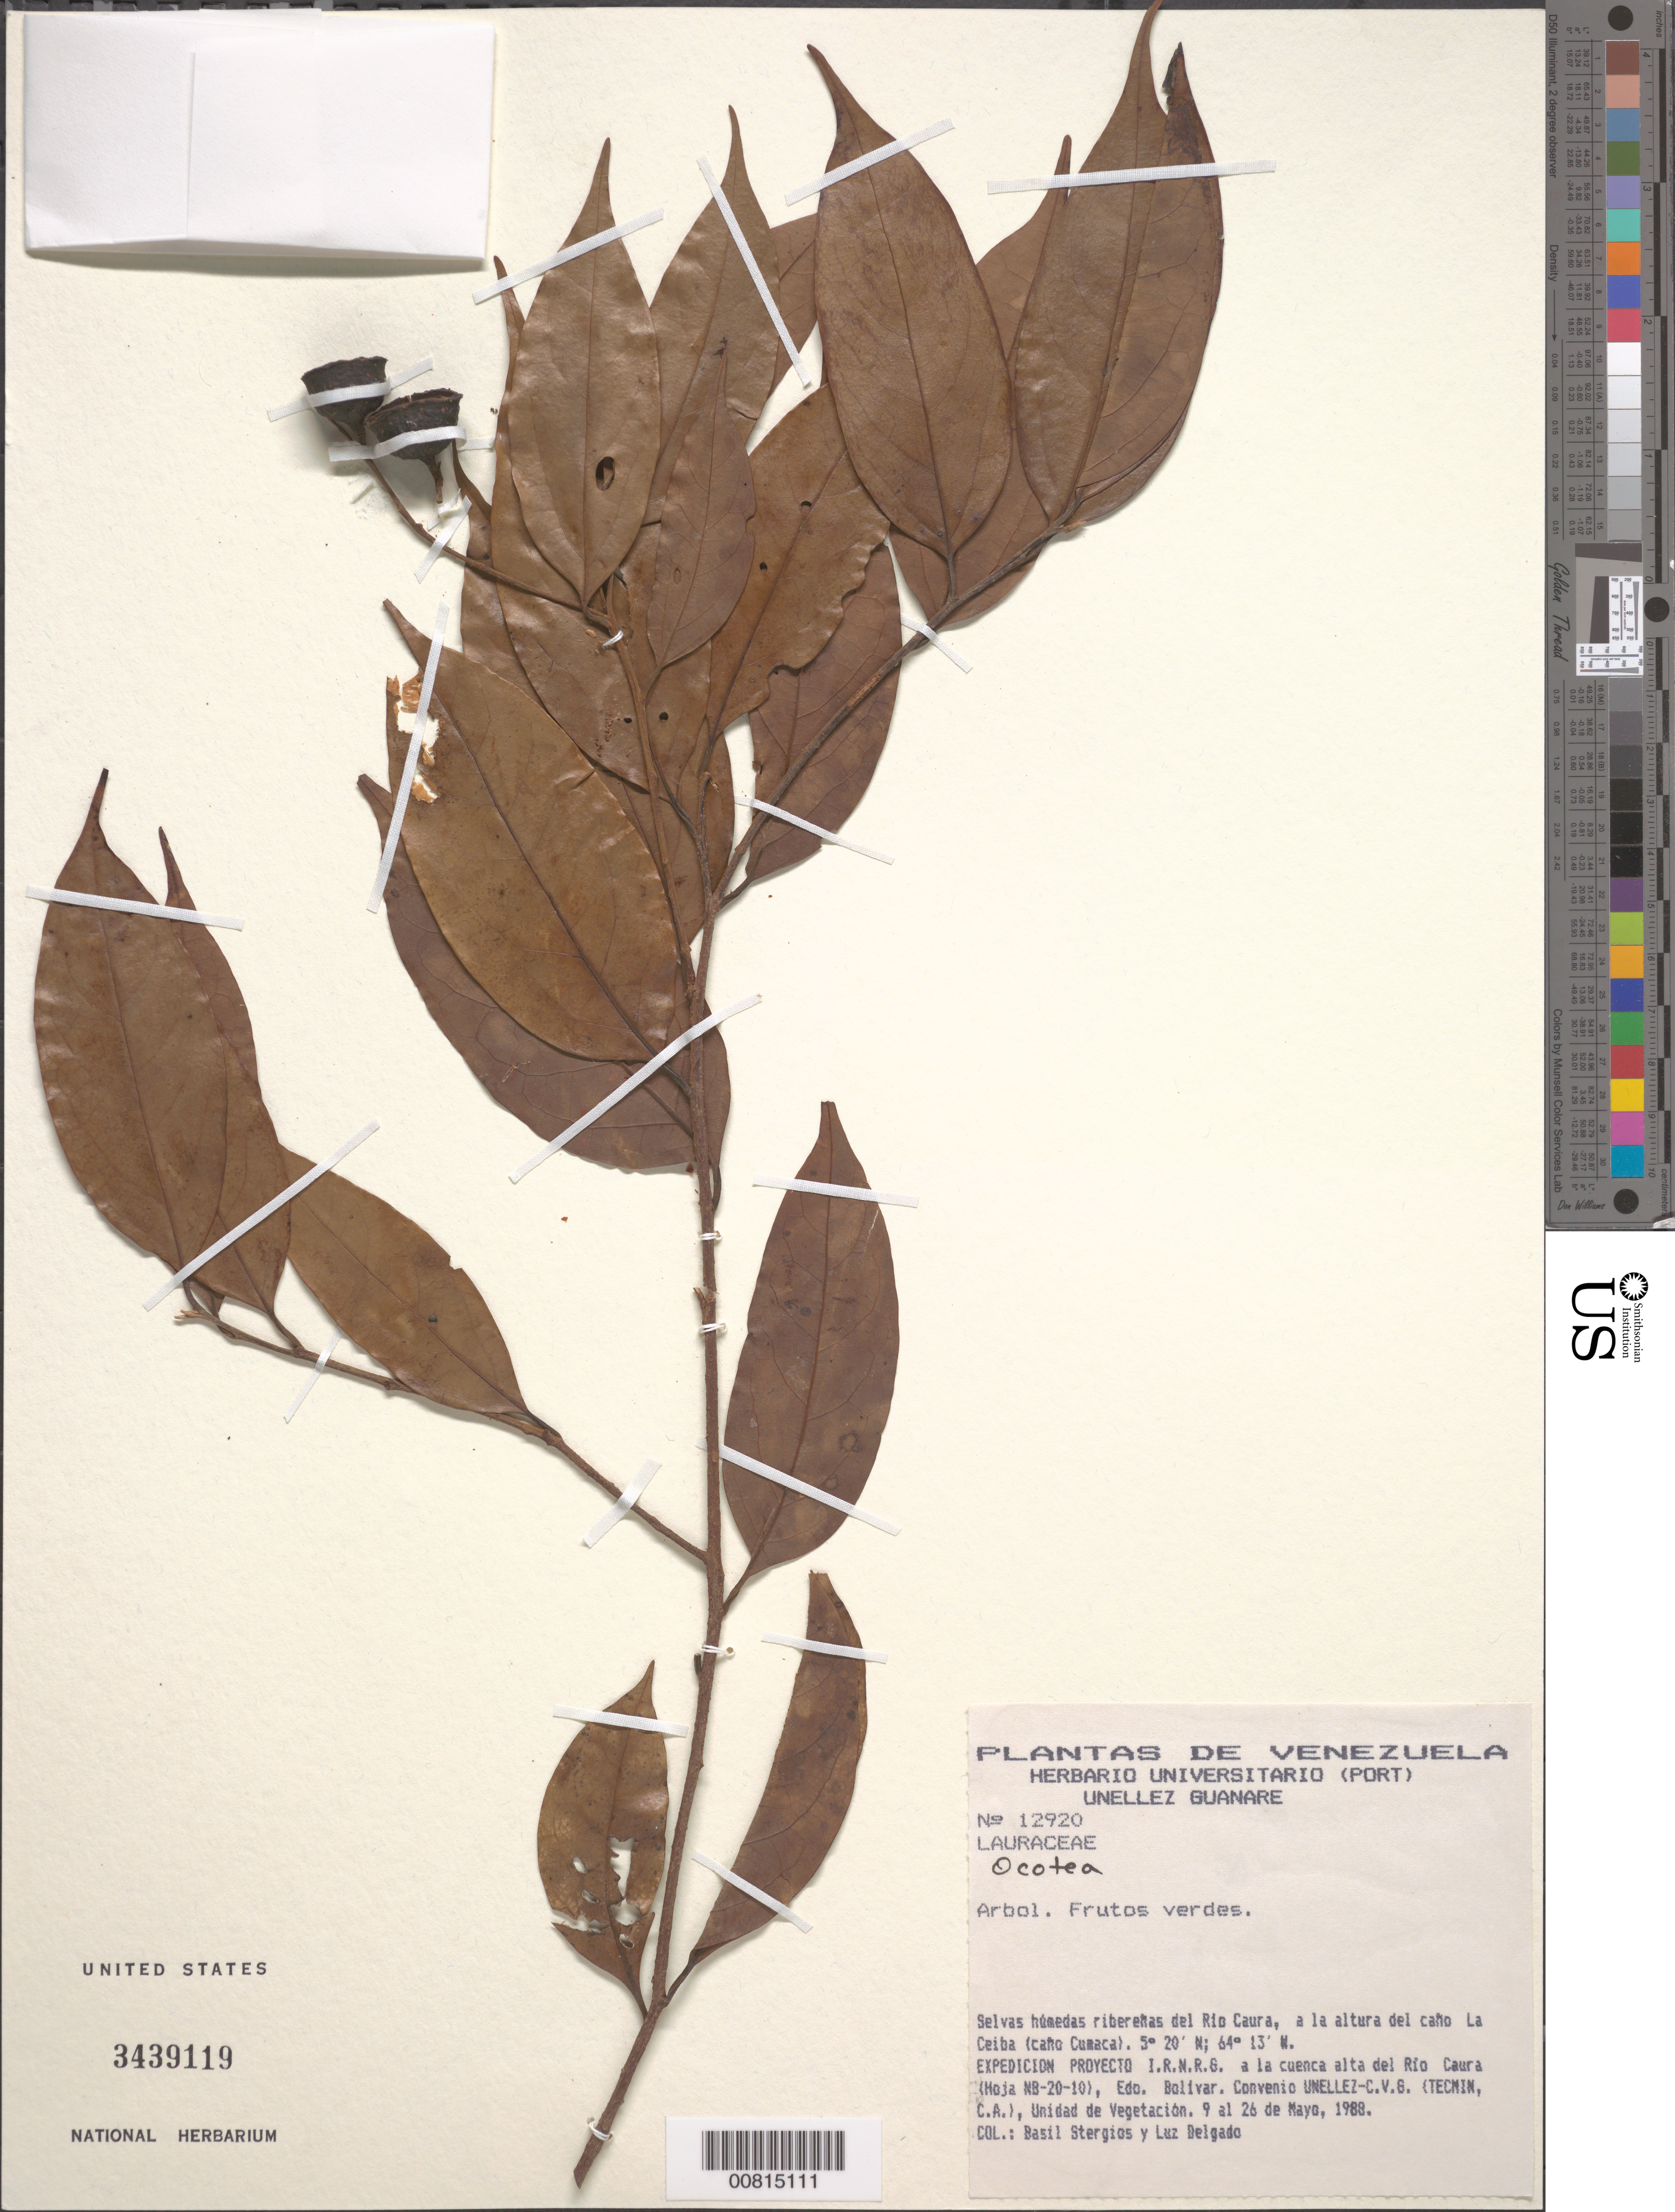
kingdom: Plantae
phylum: Tracheophyta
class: Magnoliopsida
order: Laurales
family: Lauraceae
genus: Ocotea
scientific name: Ocotea sp.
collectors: B. G. Stergios & L. Delgado V.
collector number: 12920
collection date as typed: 9-May-88 to 26-May-88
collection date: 1988-05-09/1988-05-26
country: Venezuela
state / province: Bolívar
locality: Río Caura, Caño La Ceiba (Caño Cumaca)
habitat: Selvas húmedas ribereñas del río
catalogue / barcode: US 3439119